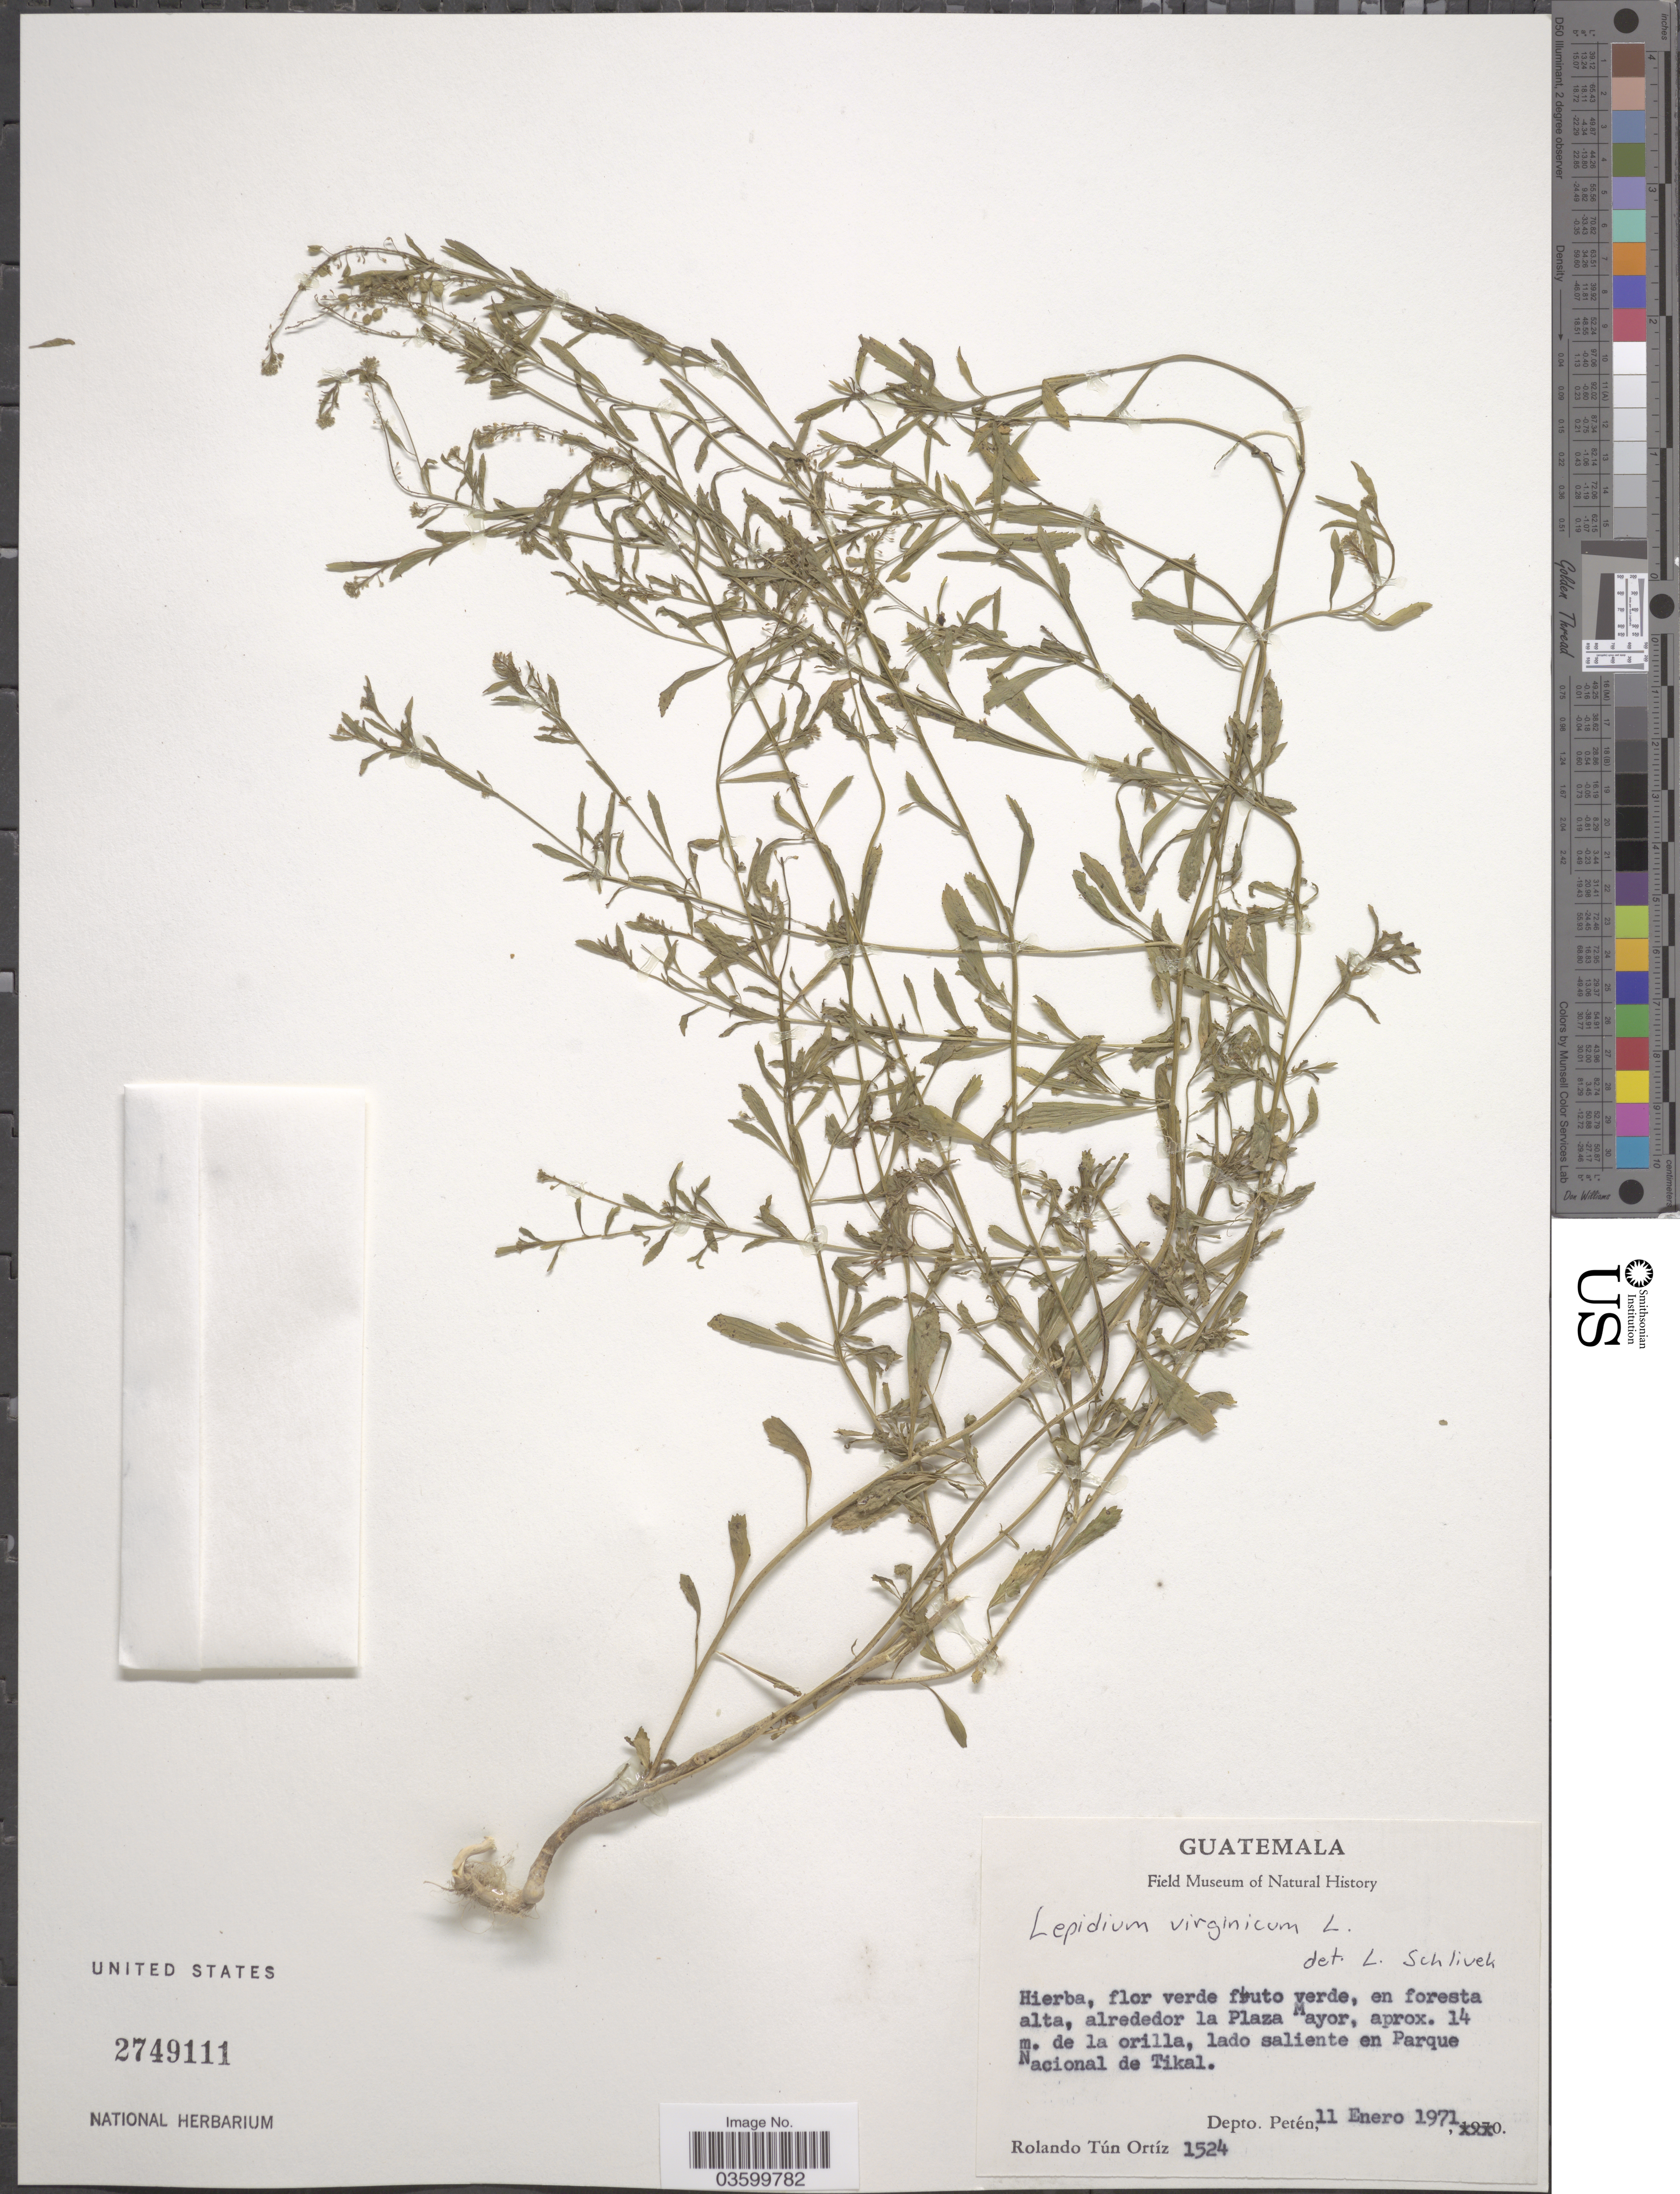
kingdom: Plantae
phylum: Tracheophyta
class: Magnoliopsida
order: Brassicales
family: Brassicaceae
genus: Lepidium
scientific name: Lepidium virginicum var. centrali-americanum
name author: (Thell.) C.L. Hitchc.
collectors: R. Ortiz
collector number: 1524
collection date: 1971-01-11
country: Guatemala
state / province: El Peten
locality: Alrededor la Plaza Mayor, aprox. 14 m. de la orilla, lado saliente en Parque Nacional de Tikal. Depto. Petén.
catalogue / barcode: US 2749111